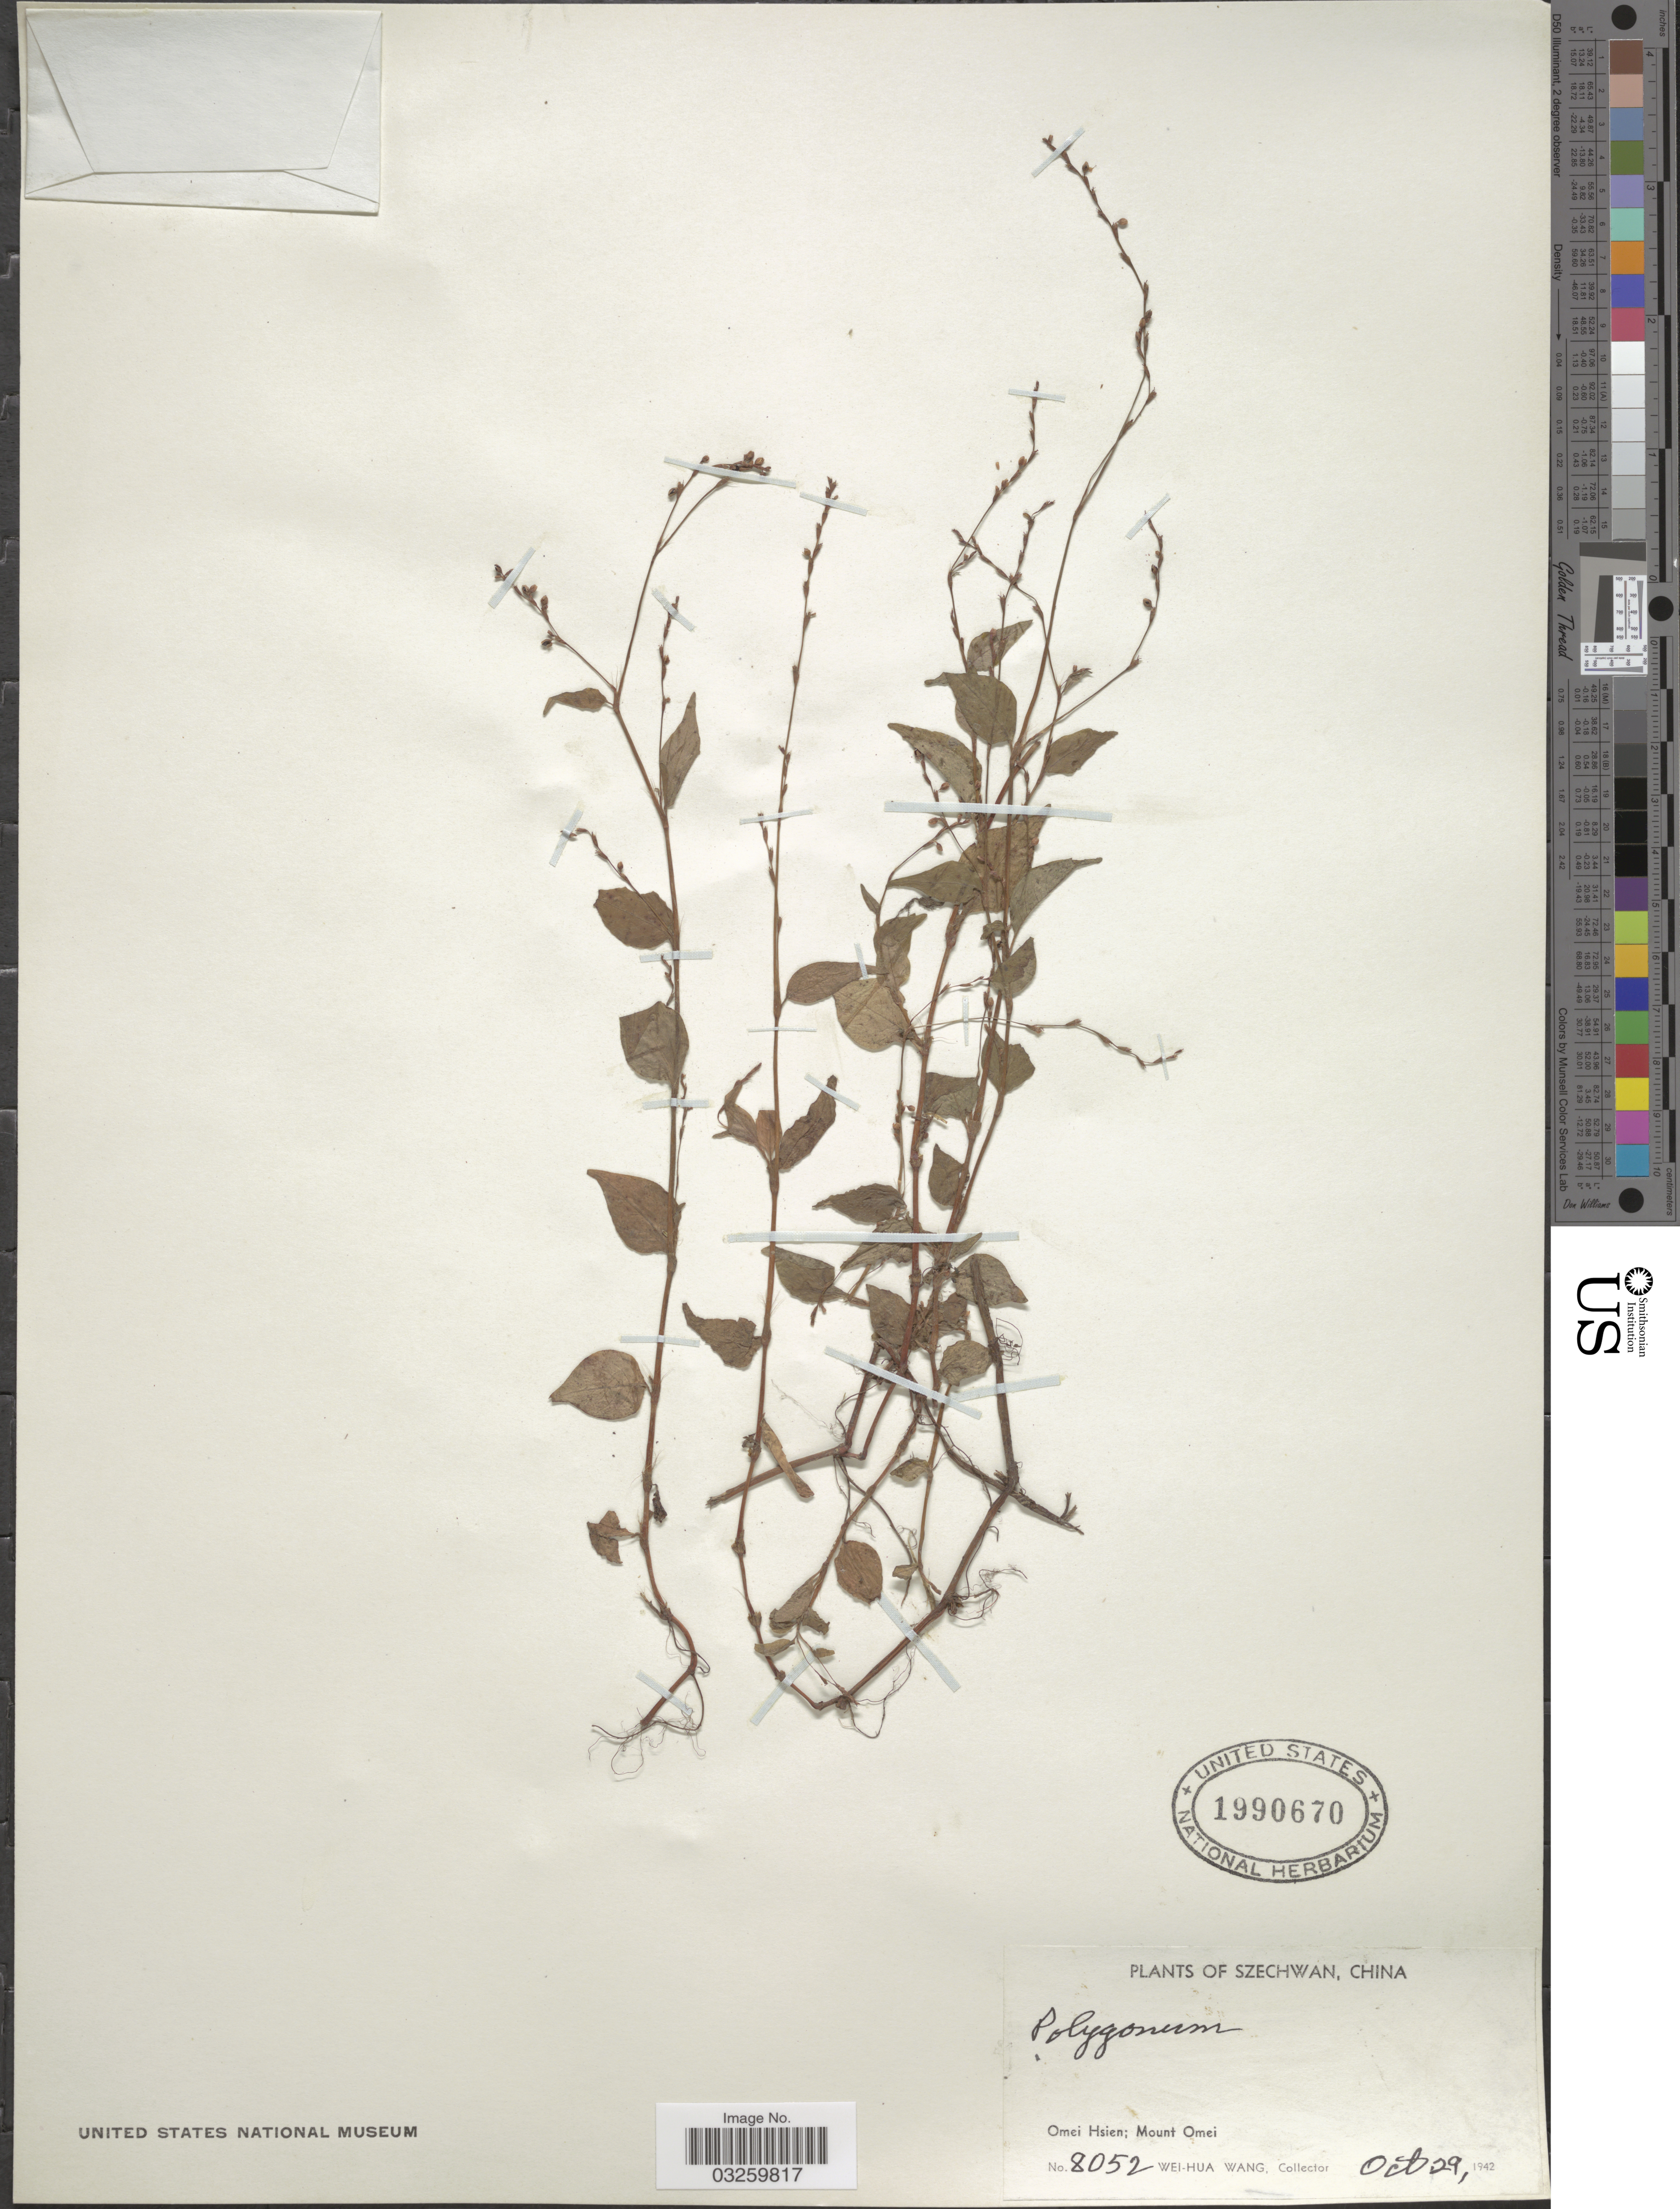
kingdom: Plantae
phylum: Tracheophyta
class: Magnoliopsida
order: Caryophyllales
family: Polygonaceae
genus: Polygonum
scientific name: Polygonum sp.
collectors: W. Wang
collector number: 8052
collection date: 1942-10-29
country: China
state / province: Sichuan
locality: Szechwan. Omei Hsien; Mount Omei.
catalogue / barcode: US 1990670